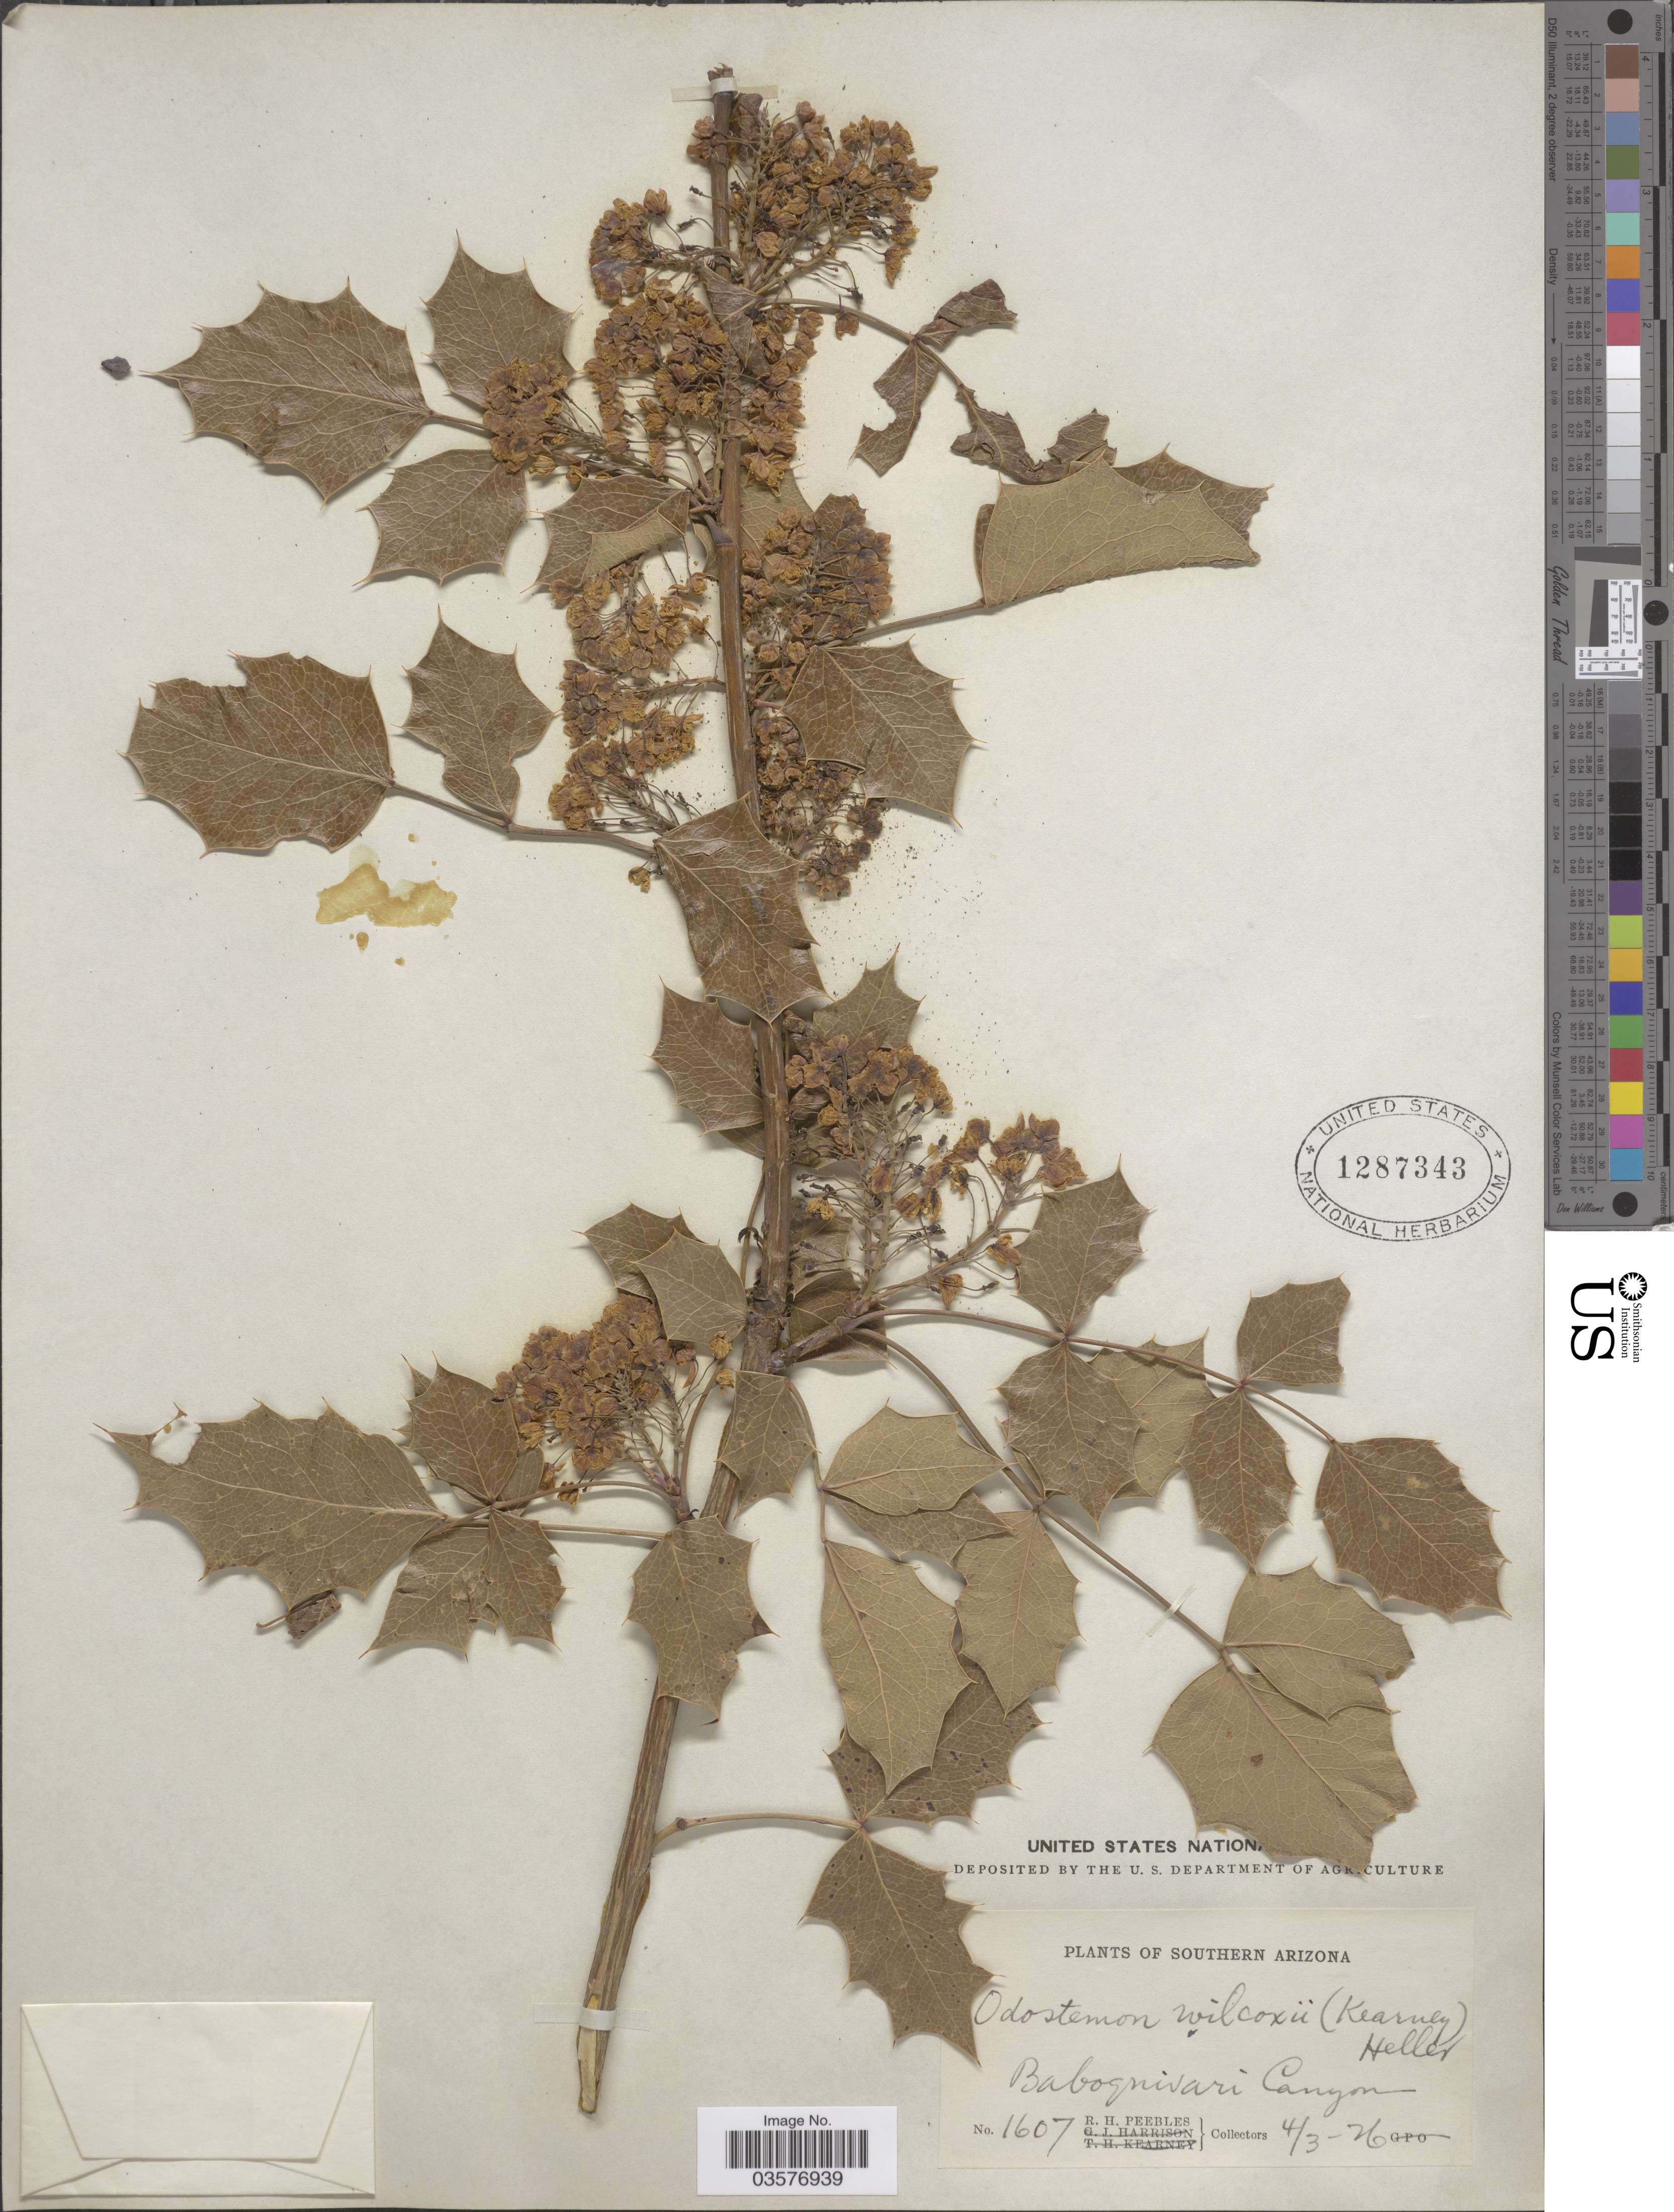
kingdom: Plantae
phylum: Tracheophyta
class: Magnoliopsida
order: Ranunculales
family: Berberidaceae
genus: Mahonia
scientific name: Mahonia wilcoxii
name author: (Kearney) Rehder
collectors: R. H. Peebles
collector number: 1607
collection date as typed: Transcribed d/m/y: 4/3/26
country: United States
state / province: Arizona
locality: Southern Arizona. Baboqnivari Canyon.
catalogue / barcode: US 1287343